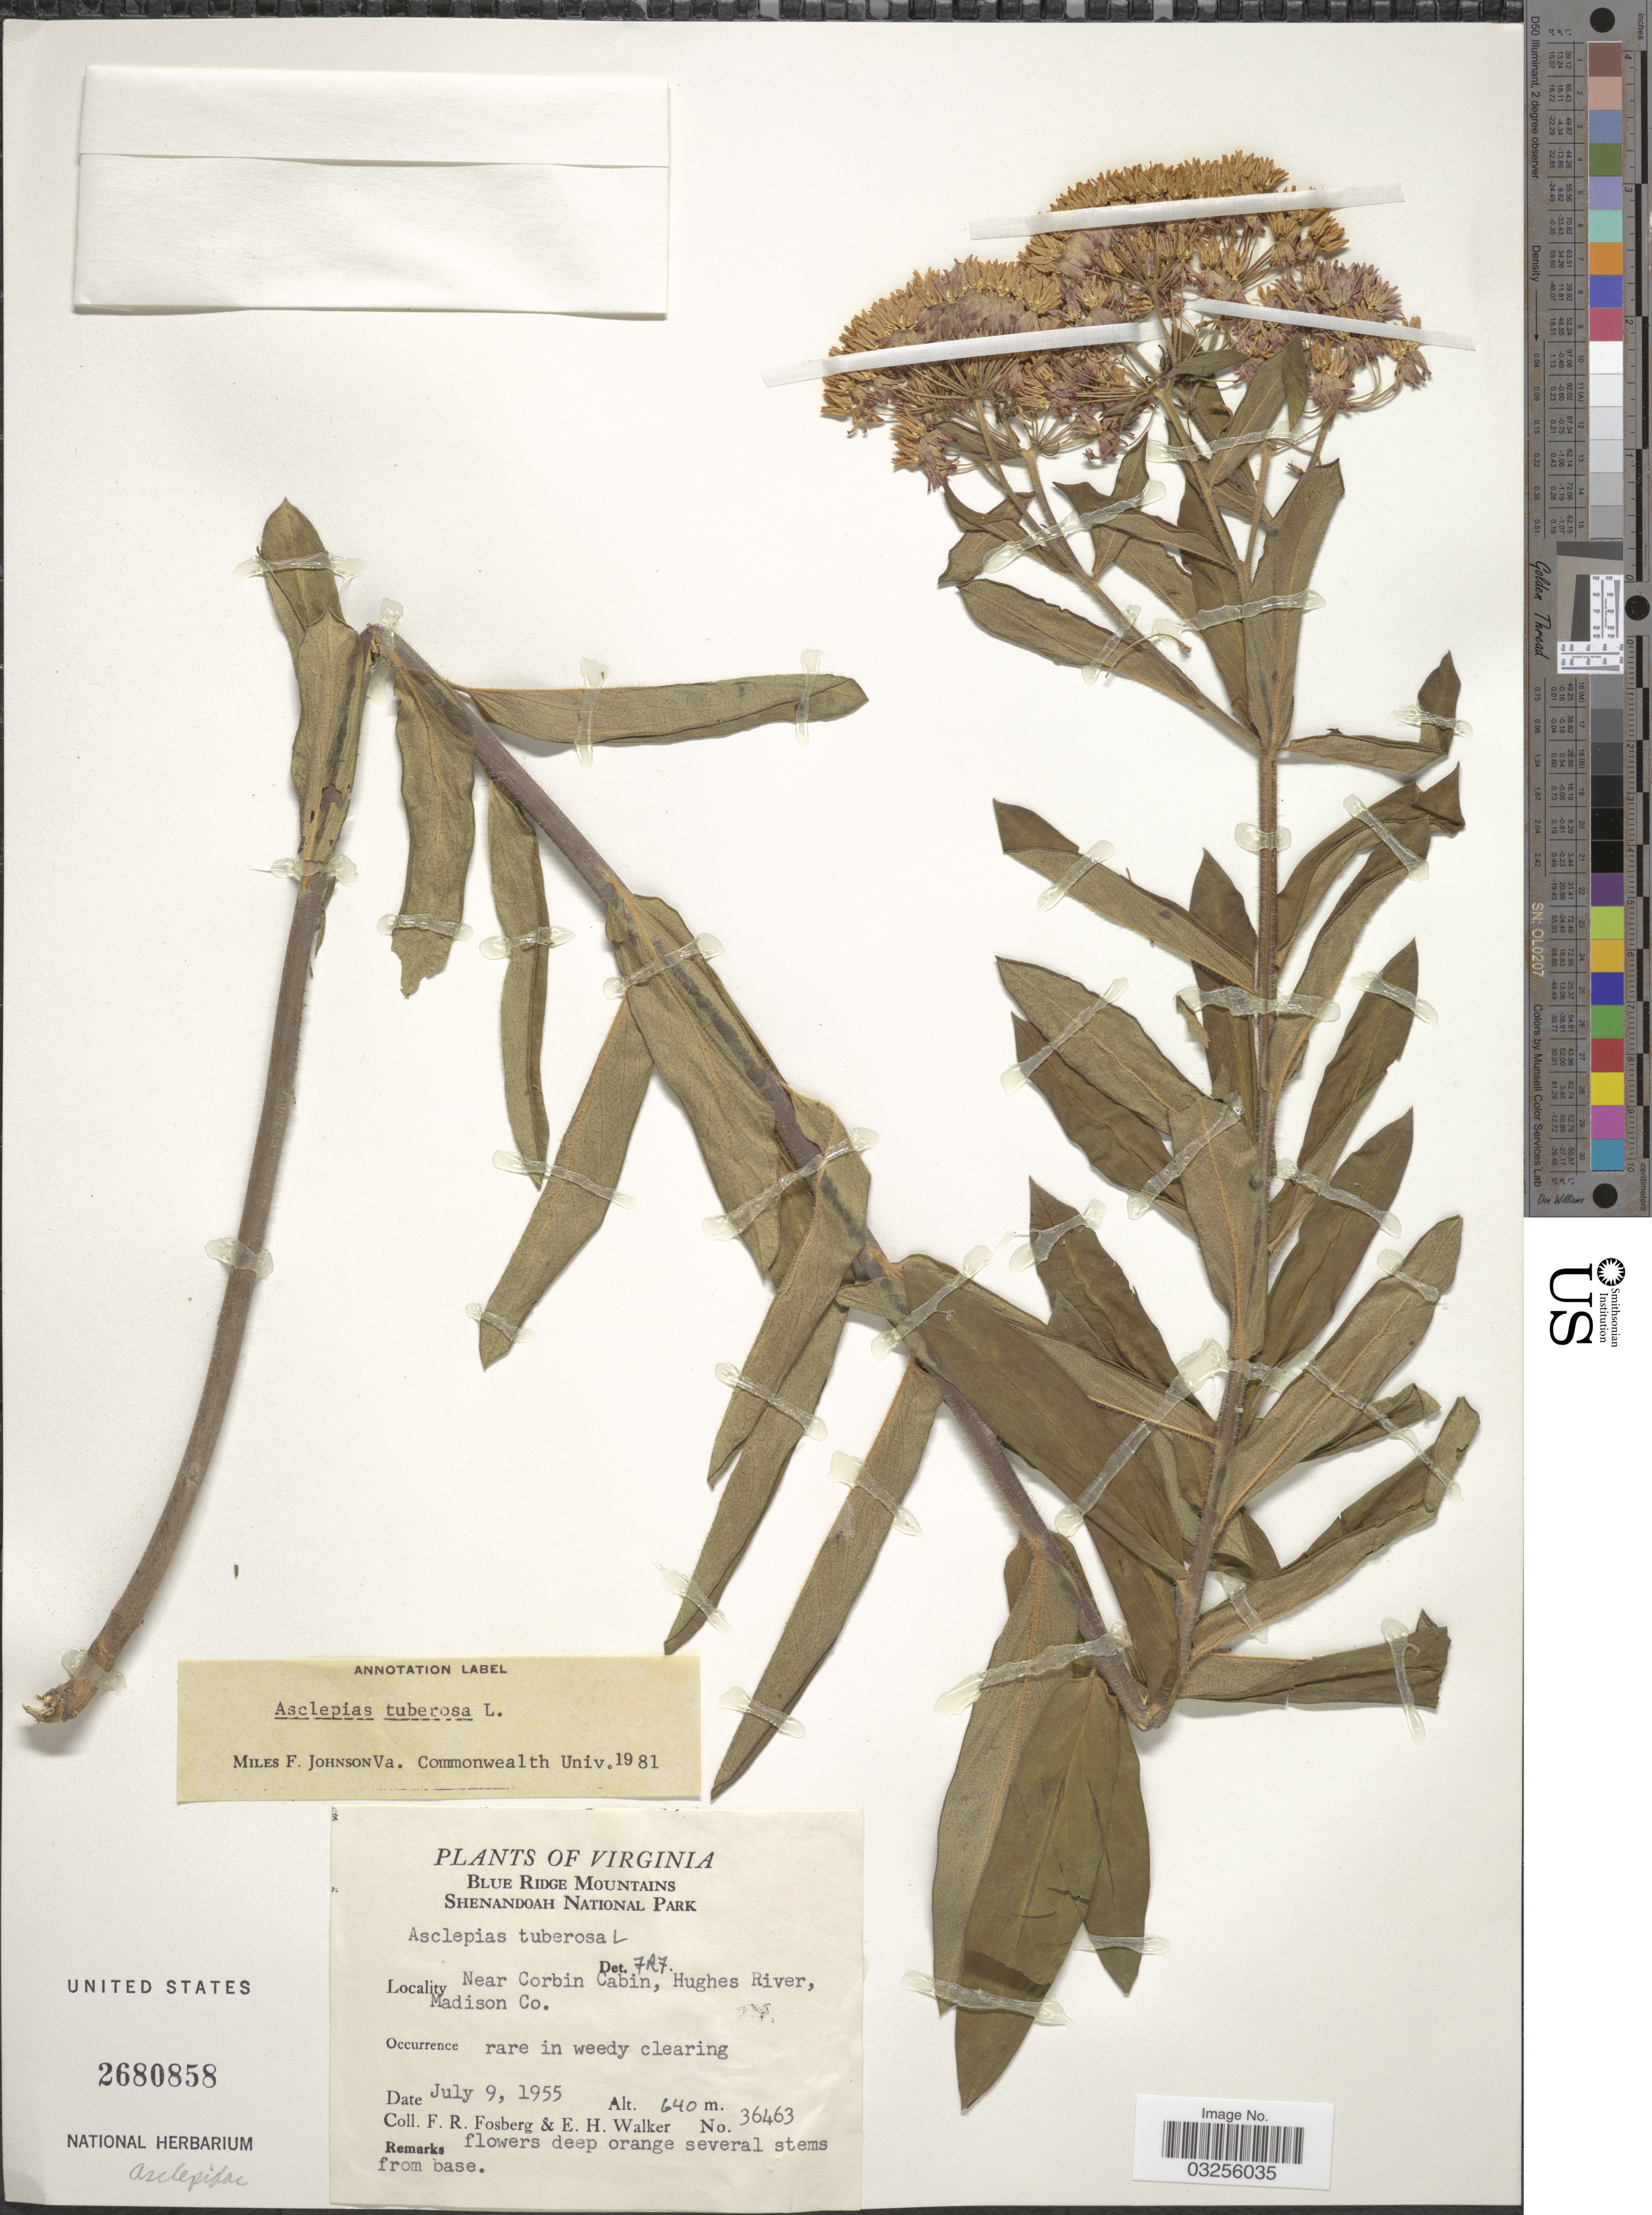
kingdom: Plantae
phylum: Tracheophyta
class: Magnoliopsida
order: Gentianales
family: Apocynaceae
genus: Asclepias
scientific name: Asclepias tuberosa subsp. tuberosa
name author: L.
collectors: F. R. Fosberg & E. H. Walker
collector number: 36463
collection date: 1955-07-09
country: United States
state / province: Virginia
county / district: Madison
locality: Blue Ridge Mountains. Shenandoah National Park. Near Corbin Cabin, Hughes River, Madison Co.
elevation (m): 640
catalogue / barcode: US 2680858